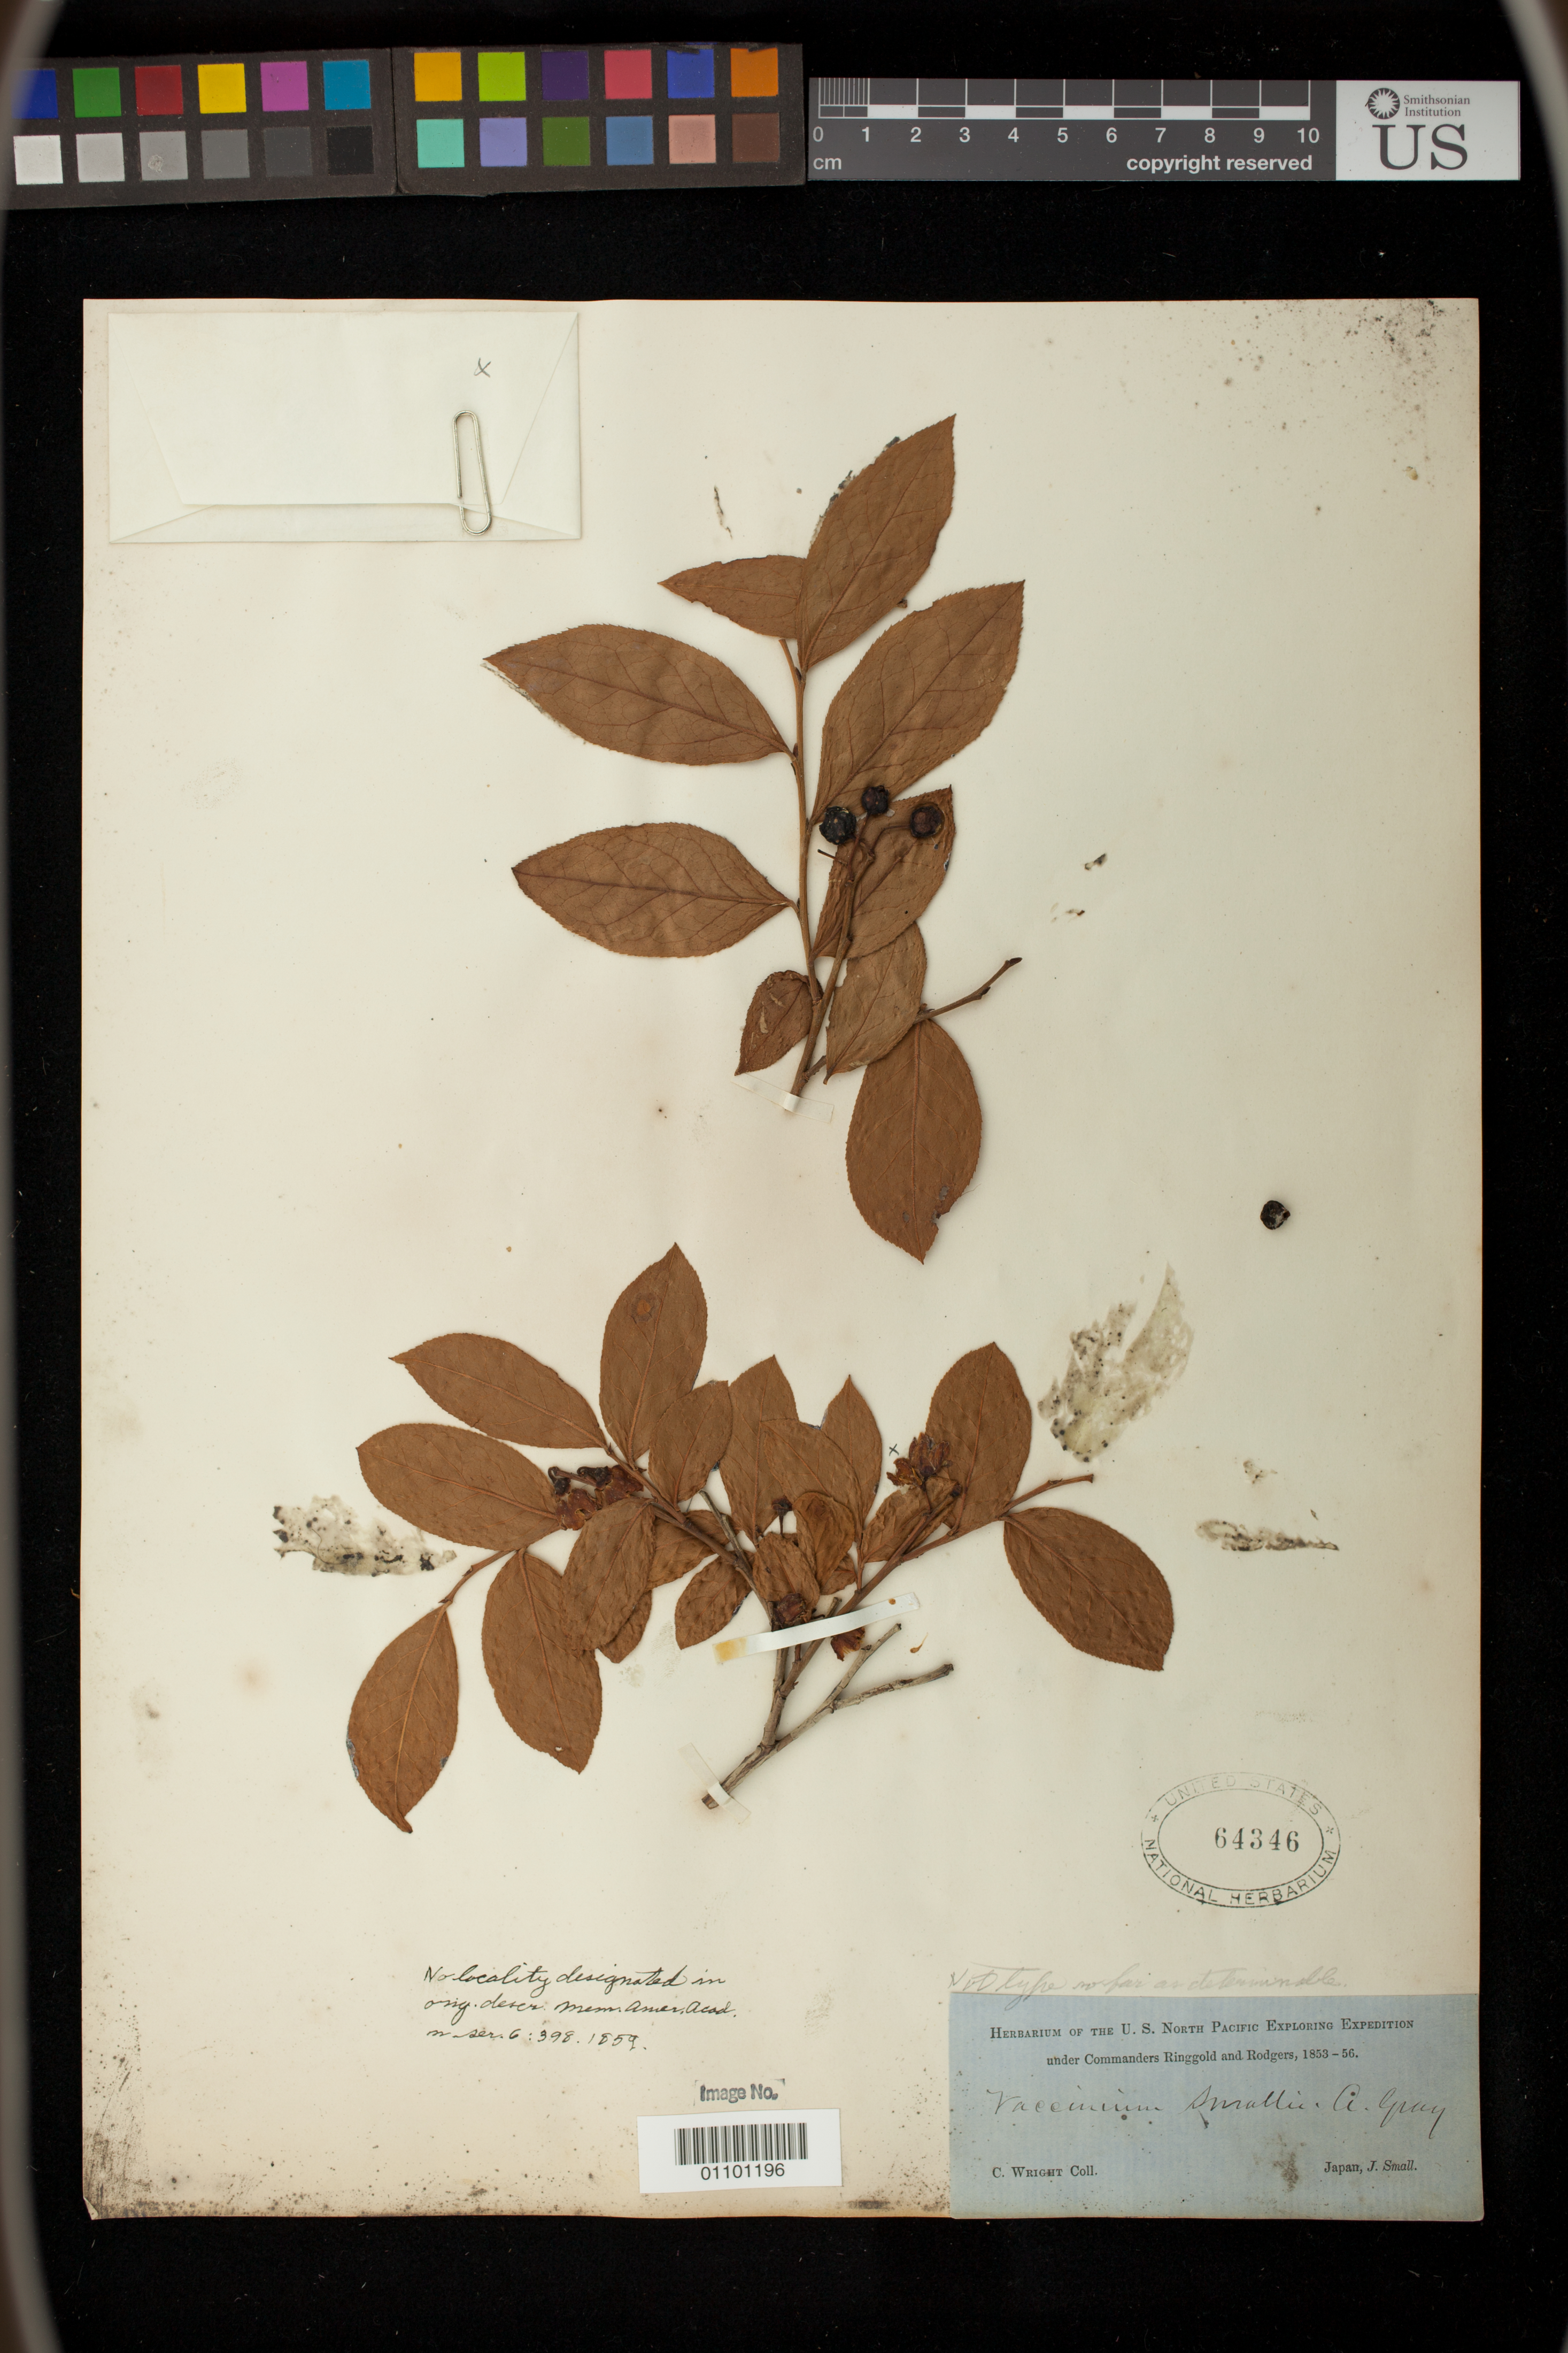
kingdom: Plantae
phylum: Tracheophyta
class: Magnoliopsida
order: Ericales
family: Ericaceae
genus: Vaccinium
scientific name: Vaccinium smallii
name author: A. Gray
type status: Possible Type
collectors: J. Small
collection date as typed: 1853 to -- --- 1856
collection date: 1853/1856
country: Japan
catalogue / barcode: US 64346